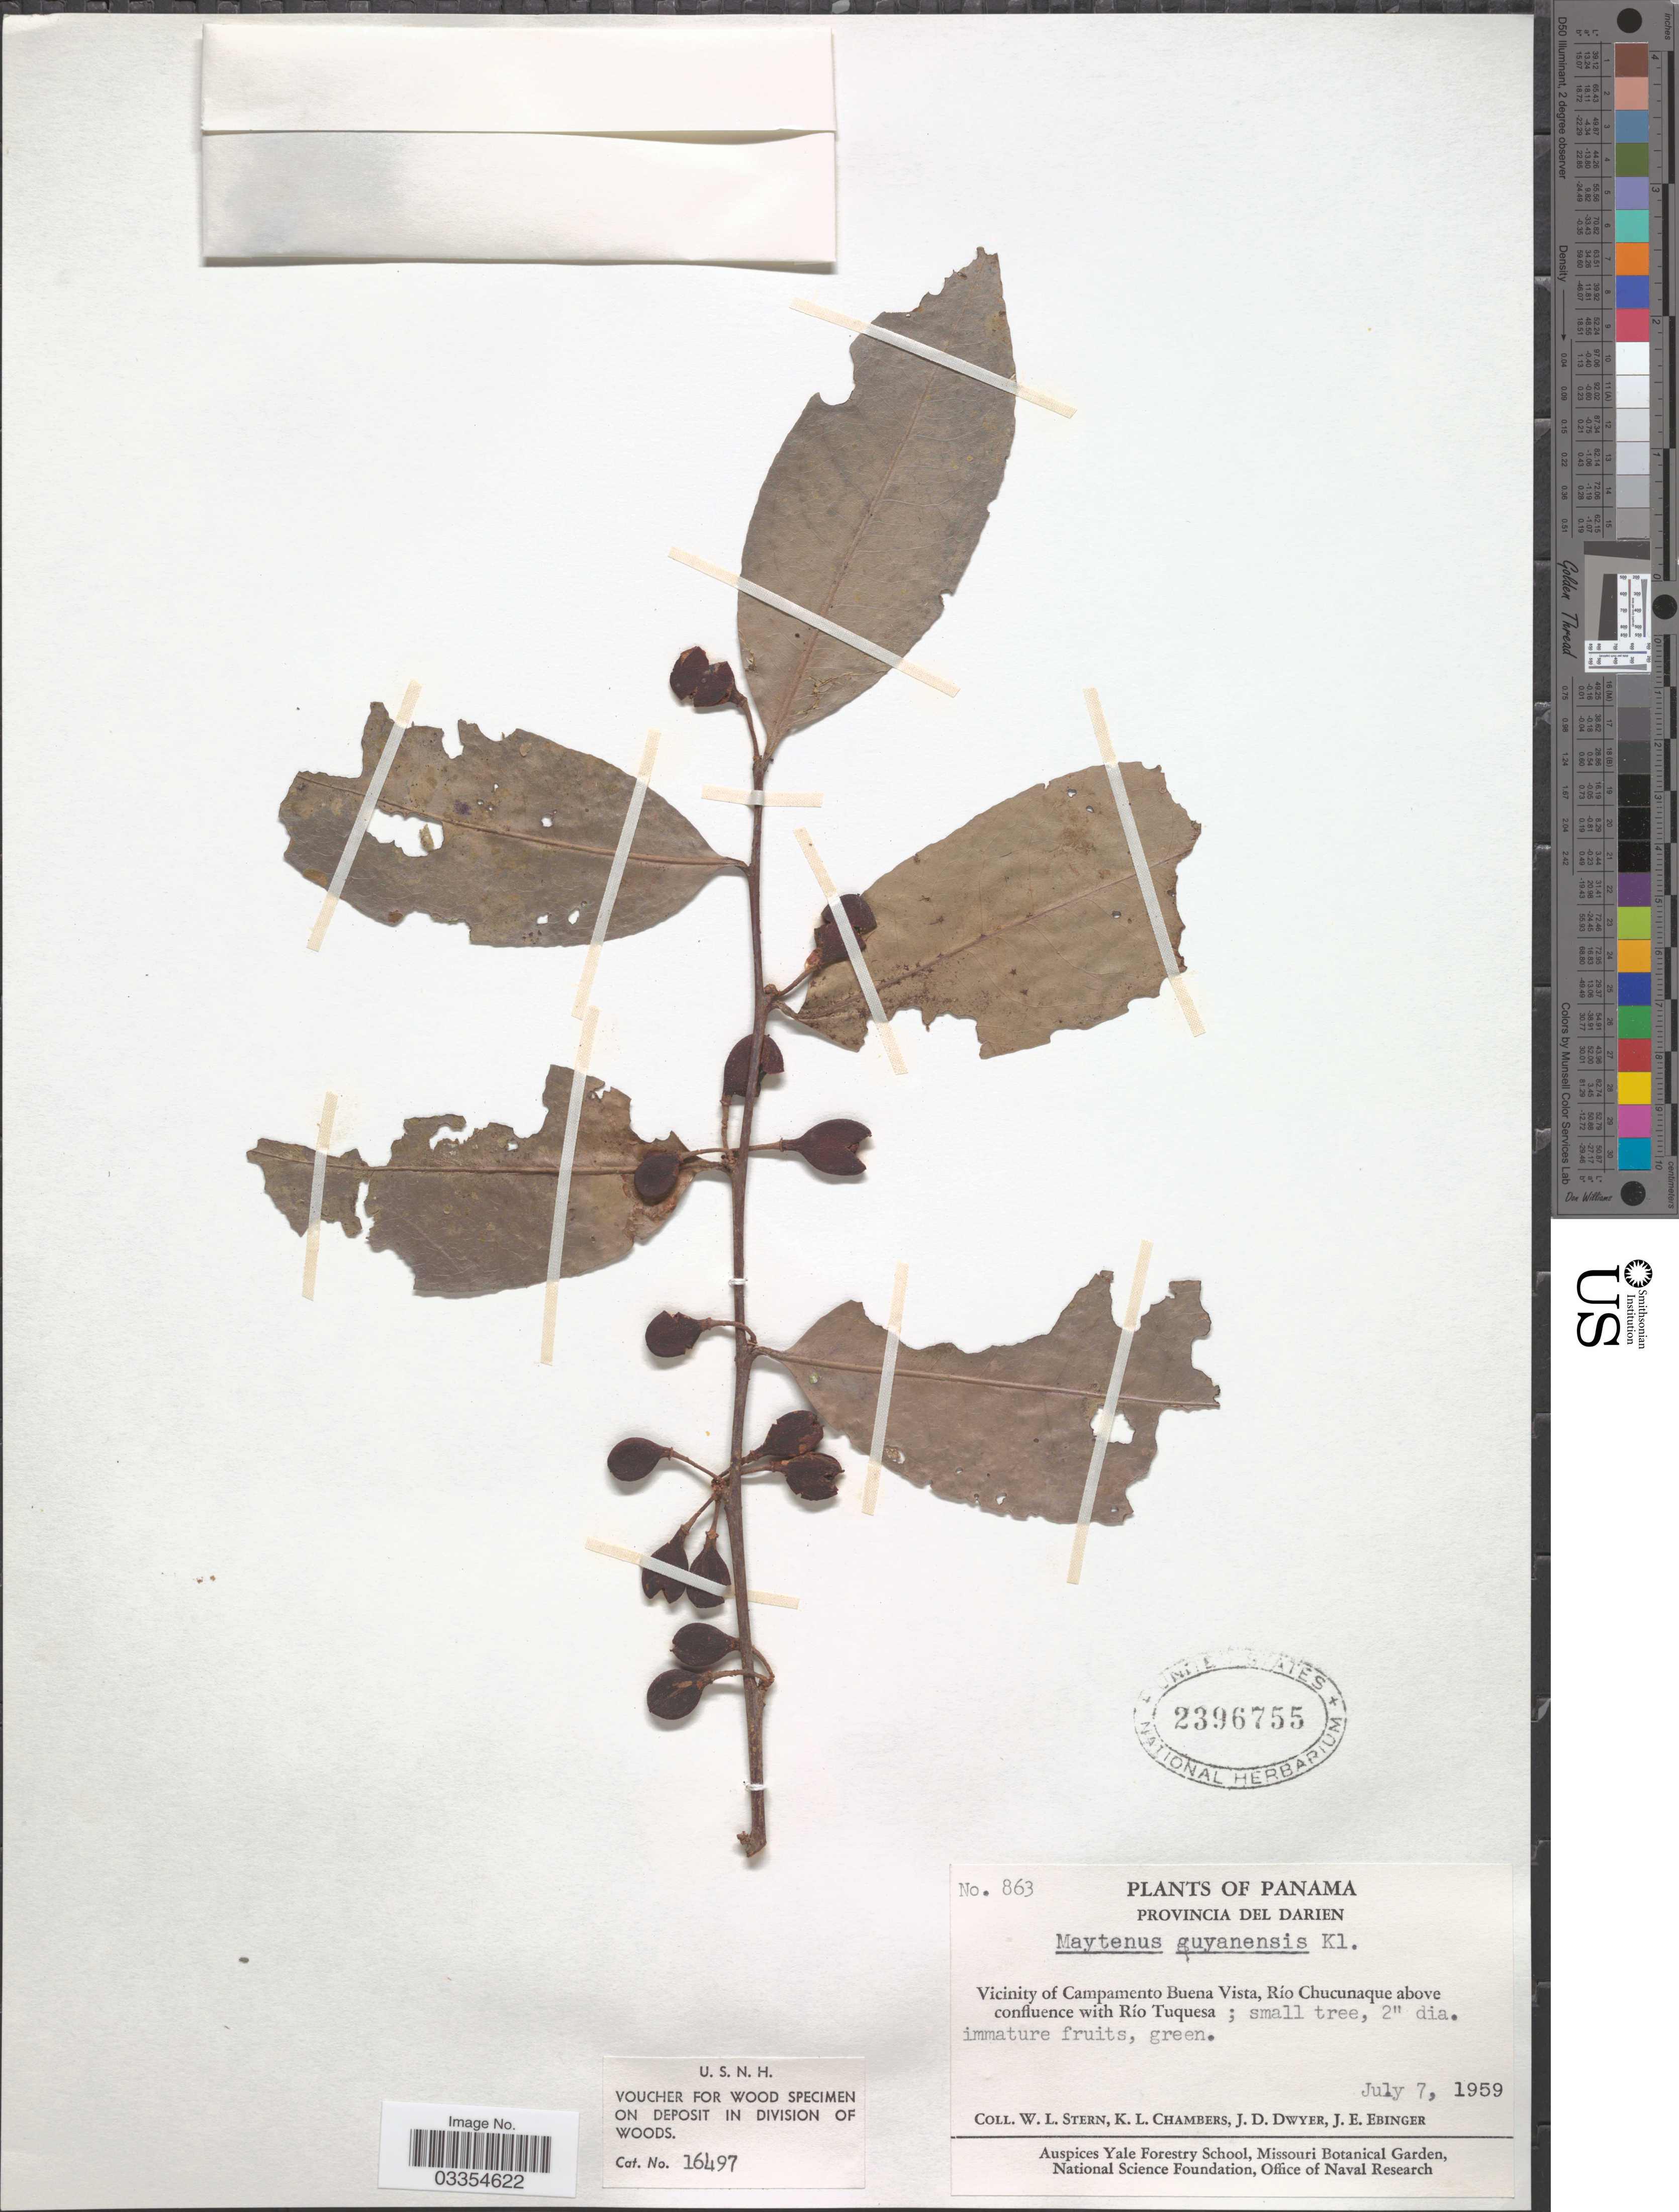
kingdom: Plantae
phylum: Tracheophyta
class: Magnoliopsida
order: Celastrales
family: Celastraceae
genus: Maytenus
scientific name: Maytenus guyanensis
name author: Klotzsch ex Reissek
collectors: W. L. Stern, K. Chambers, J. D. Dwyer & J. Ebinger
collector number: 863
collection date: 1959-07-07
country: Panama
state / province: Darién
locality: Provincia del Darien, Vicinity of Campamento Buena Vista, Río Chucunaque above confluence with Río Tuquesa.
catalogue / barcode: US 2396755